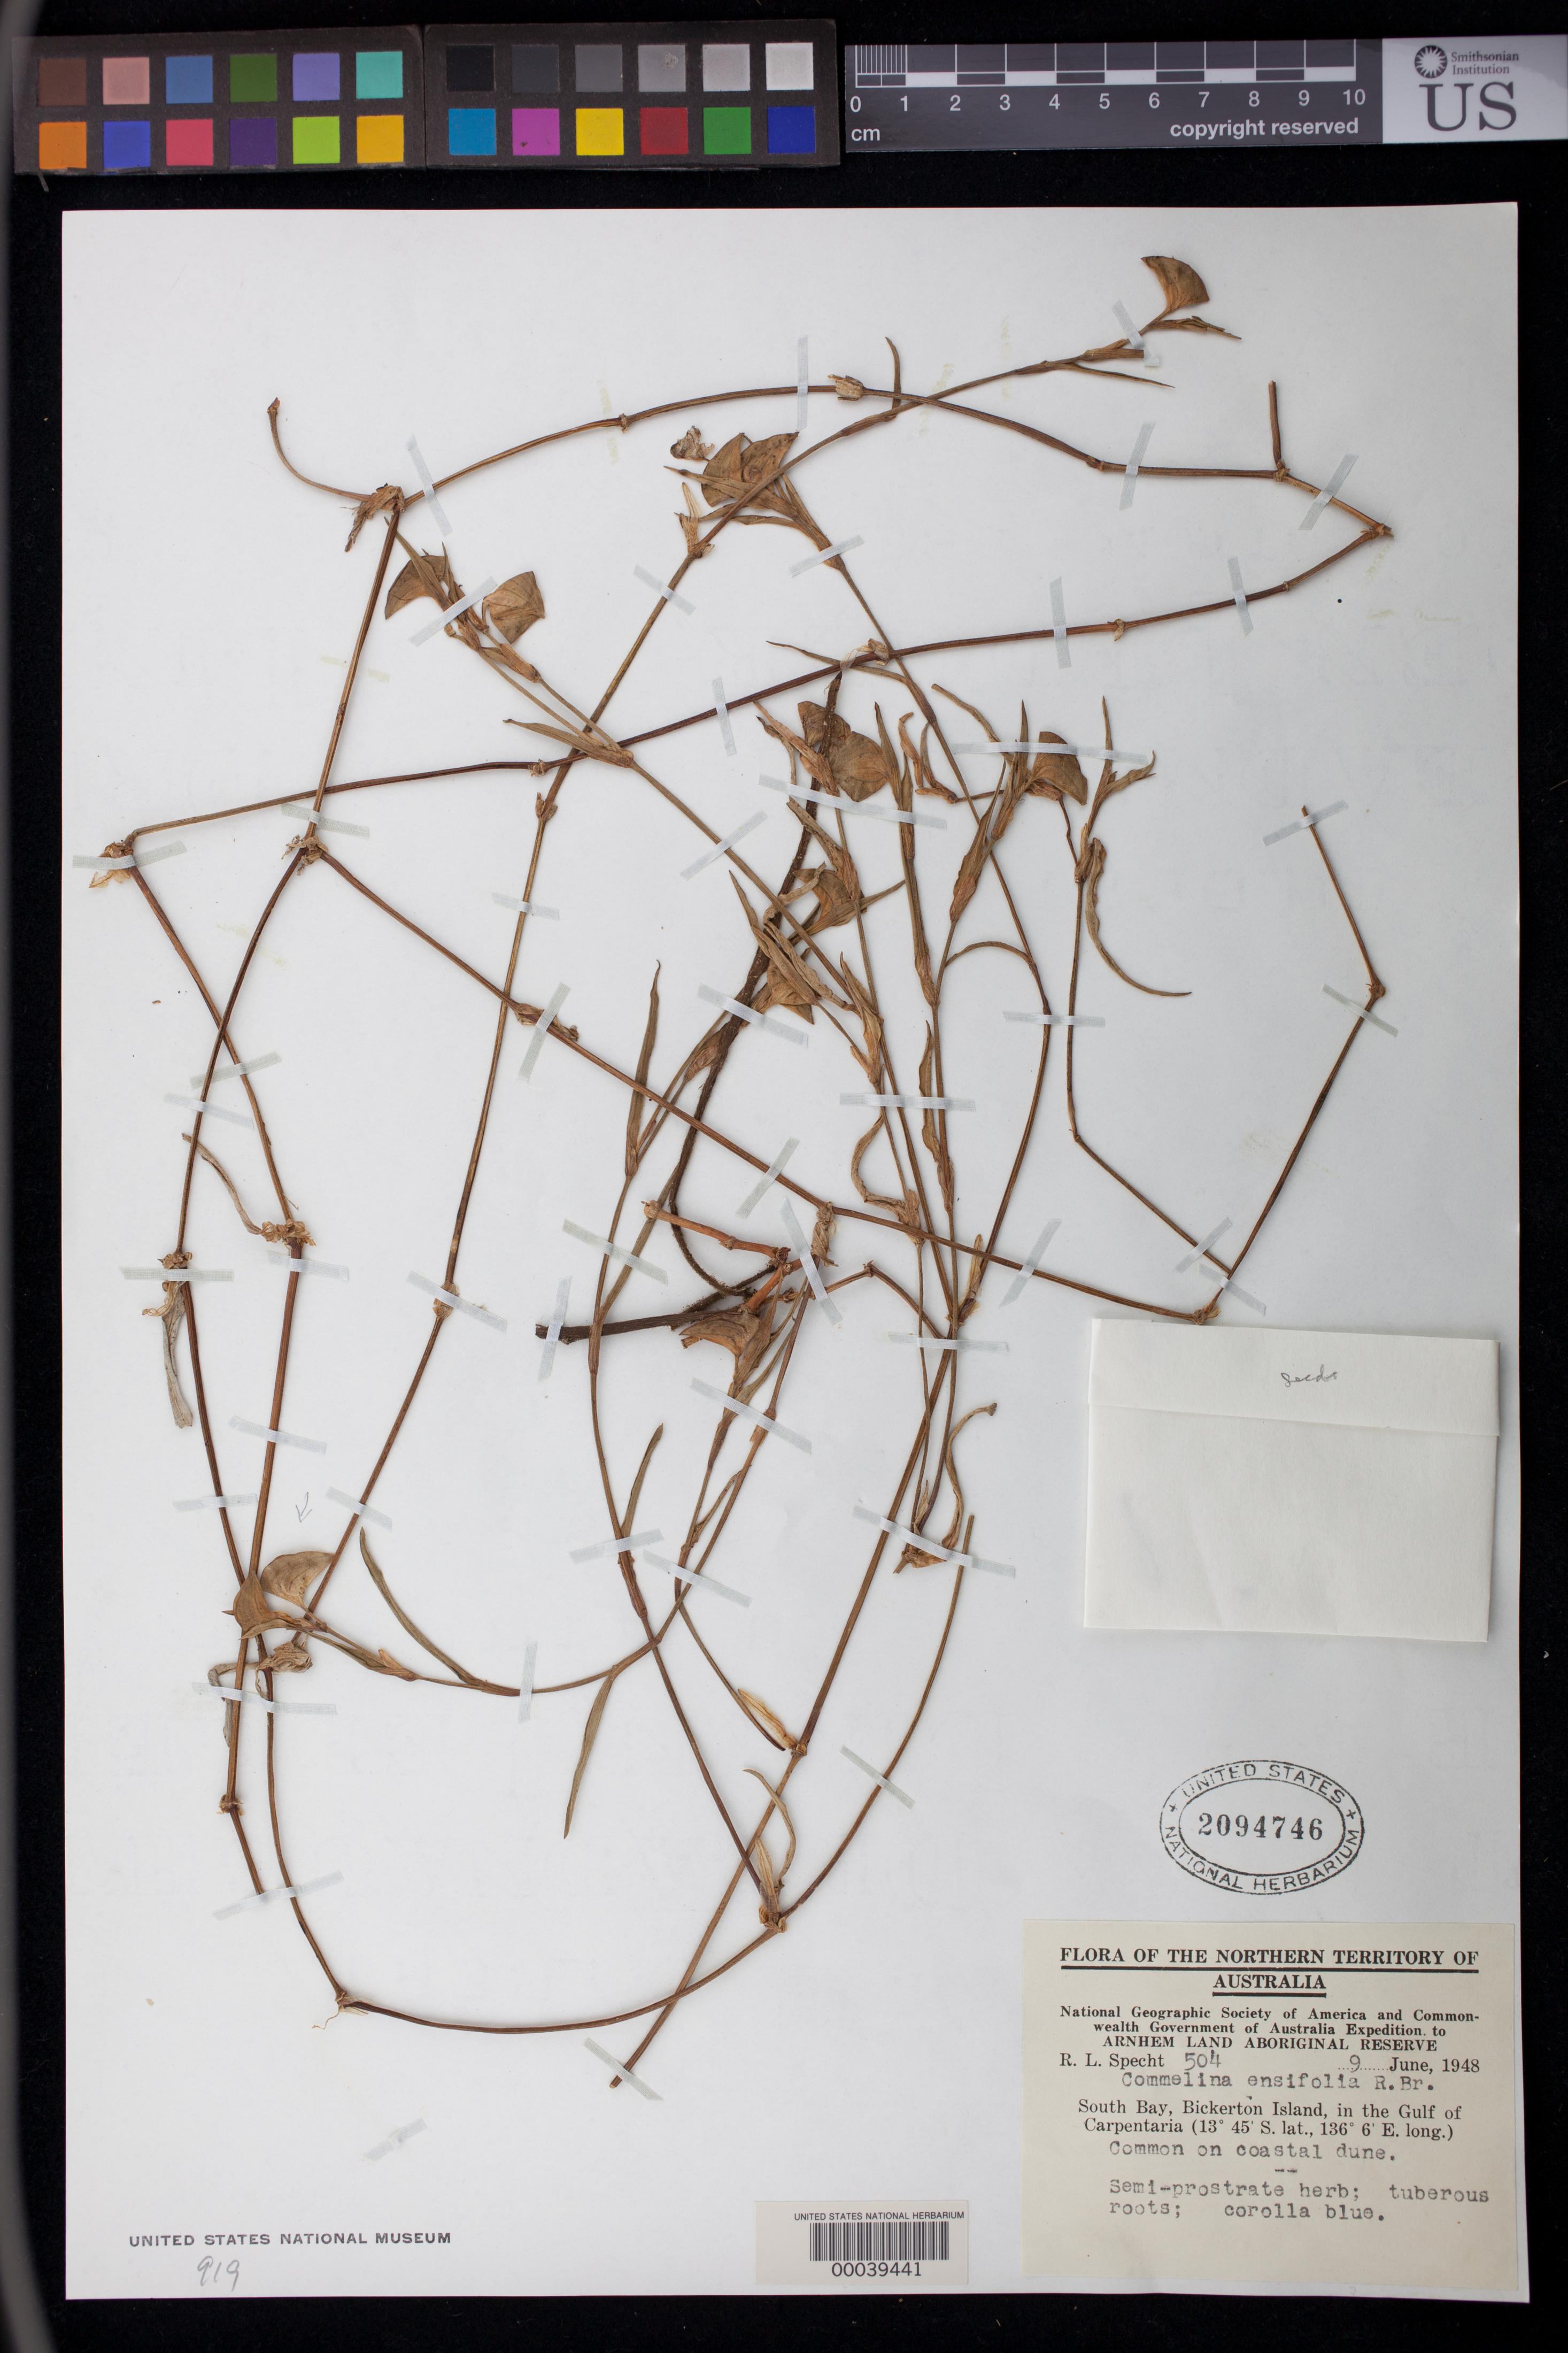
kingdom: Plantae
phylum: Tracheophyta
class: Liliopsida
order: Commelinales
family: Commelinaceae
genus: Commelina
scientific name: Commelina ensifolia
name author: R. Br.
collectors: R. L. Specht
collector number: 504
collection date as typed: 09 Jun 1948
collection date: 1948-06-09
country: Australia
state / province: Northern Territory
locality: Arnhem land aboriginal reserve, south bay, bickerton island, gulf of carpentaria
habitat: Common on coastal dune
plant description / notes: Semi-prostrate herb; tuberous roots; corolla blue.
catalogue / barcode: US 2094746